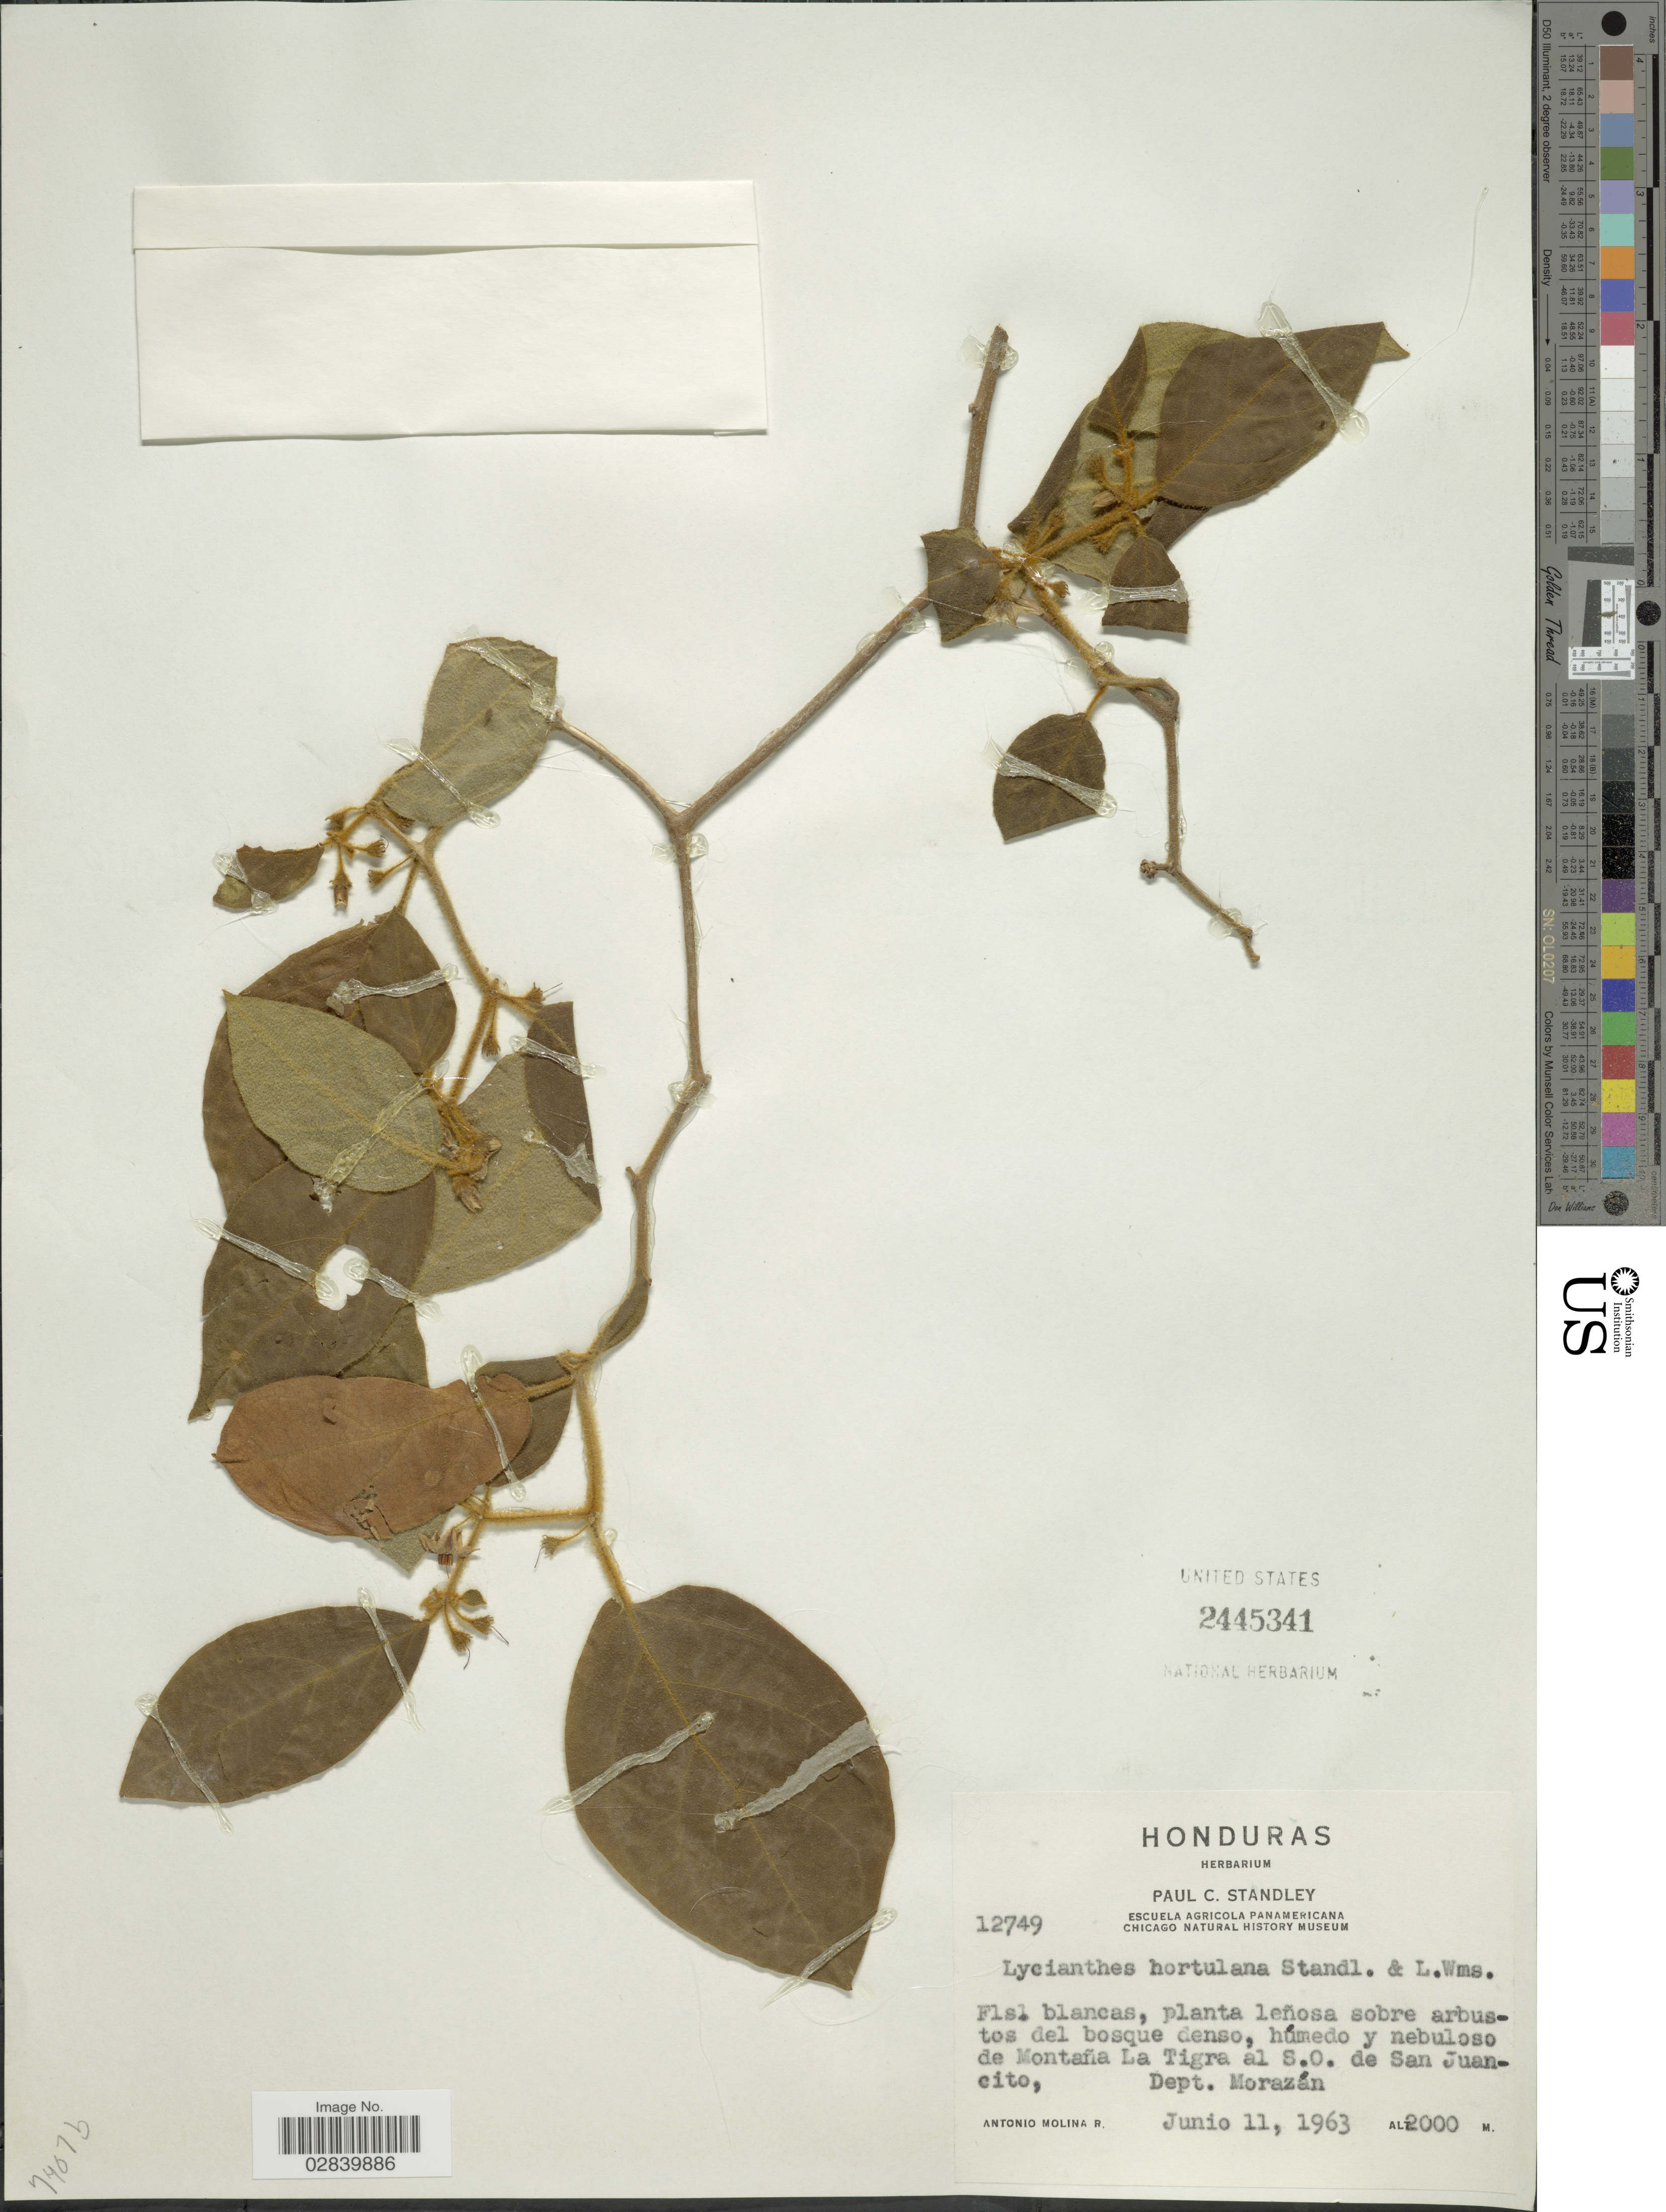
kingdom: Plantae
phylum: Tracheophyta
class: Magnoliopsida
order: Solanales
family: Solanaceae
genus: Lycianthes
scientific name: Lycianthes hortulana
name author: Standl. & L.O. Williams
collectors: A. Molina R.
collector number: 12749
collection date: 1963-06-11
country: Honduras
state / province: Fco. Morazán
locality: Húmedo y nebuloso de Montaña La Tigra al S.O. de San Juancito, Dept. Morazán.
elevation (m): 2000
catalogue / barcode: US 2445341